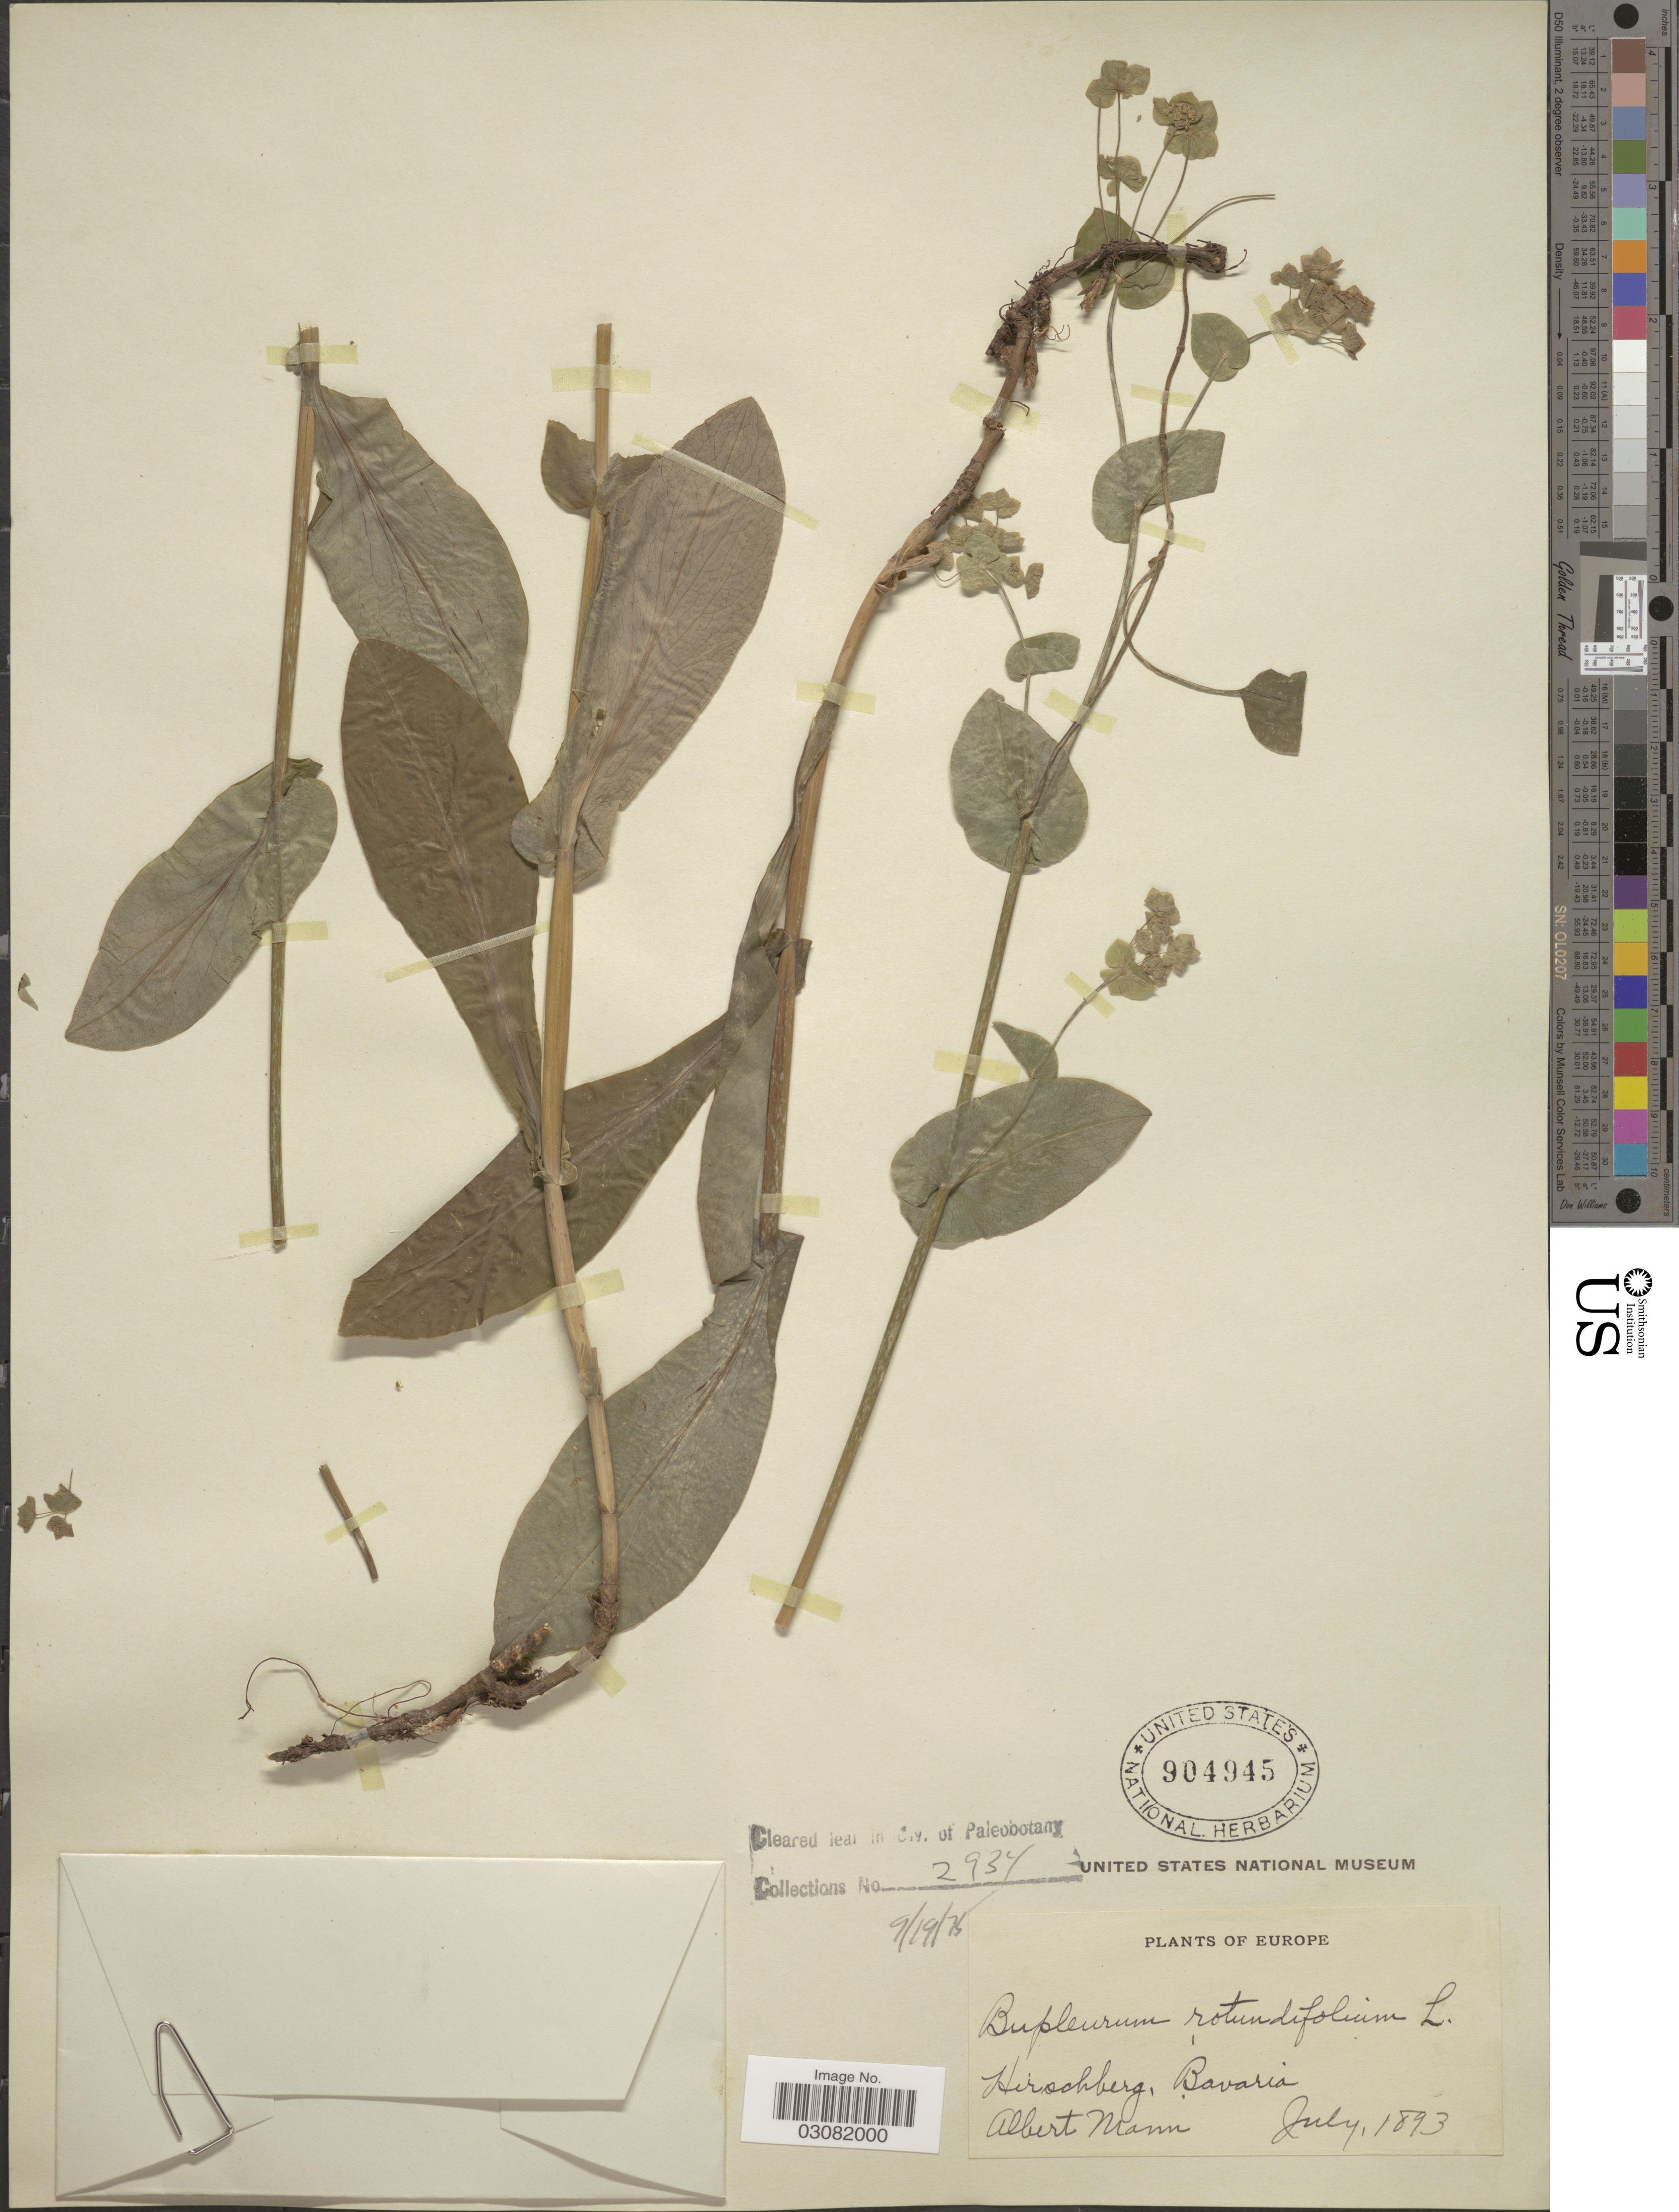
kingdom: Plantae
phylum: Tracheophyta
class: Magnoliopsida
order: Apiales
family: Apiaceae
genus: Bupleurum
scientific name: Bupleurum rotundifolium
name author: L.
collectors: A. Mann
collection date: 1893-07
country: Germany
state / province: Bayern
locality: Hirschberg, Bavaria.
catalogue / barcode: US 904945